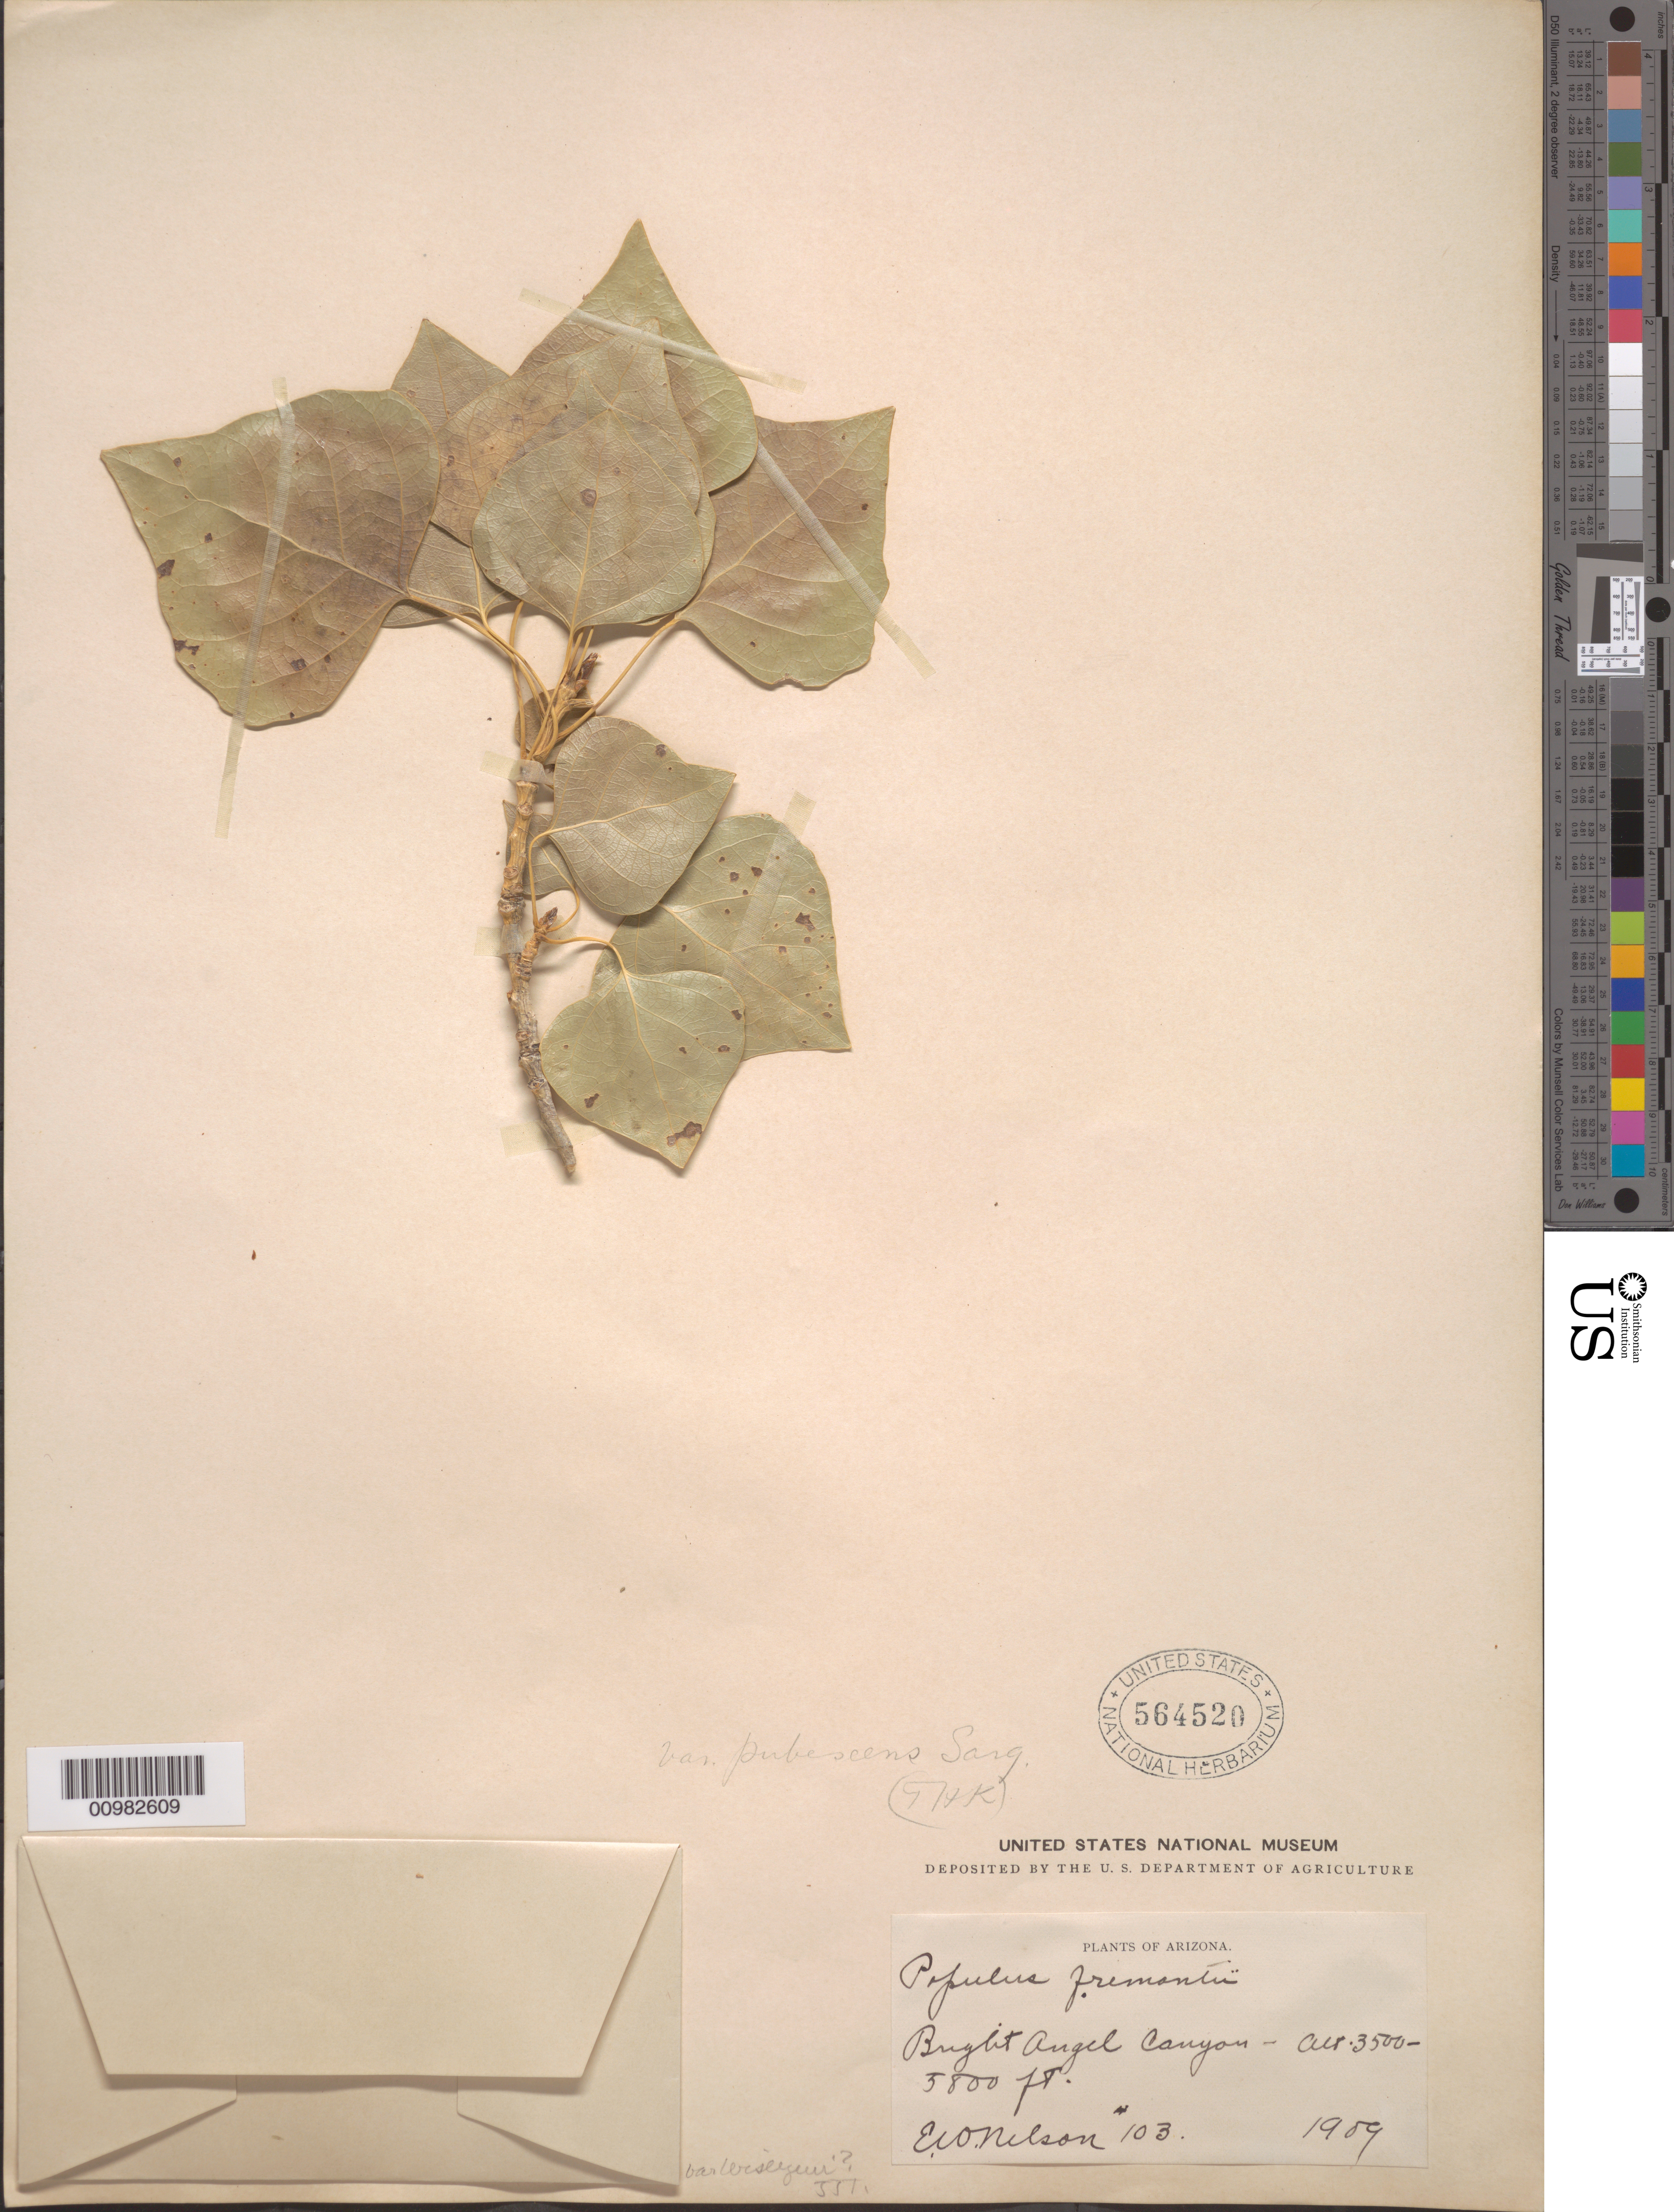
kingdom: Plantae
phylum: Tracheophyta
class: Magnoliopsida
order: Malpighiales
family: Salicaceae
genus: Populus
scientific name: Populus fremontii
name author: S. Watson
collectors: E. C. Nelson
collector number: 103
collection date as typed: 1909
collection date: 1909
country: United States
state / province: Arizona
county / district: Coconino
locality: Bright Angel Canyon.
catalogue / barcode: US 564520